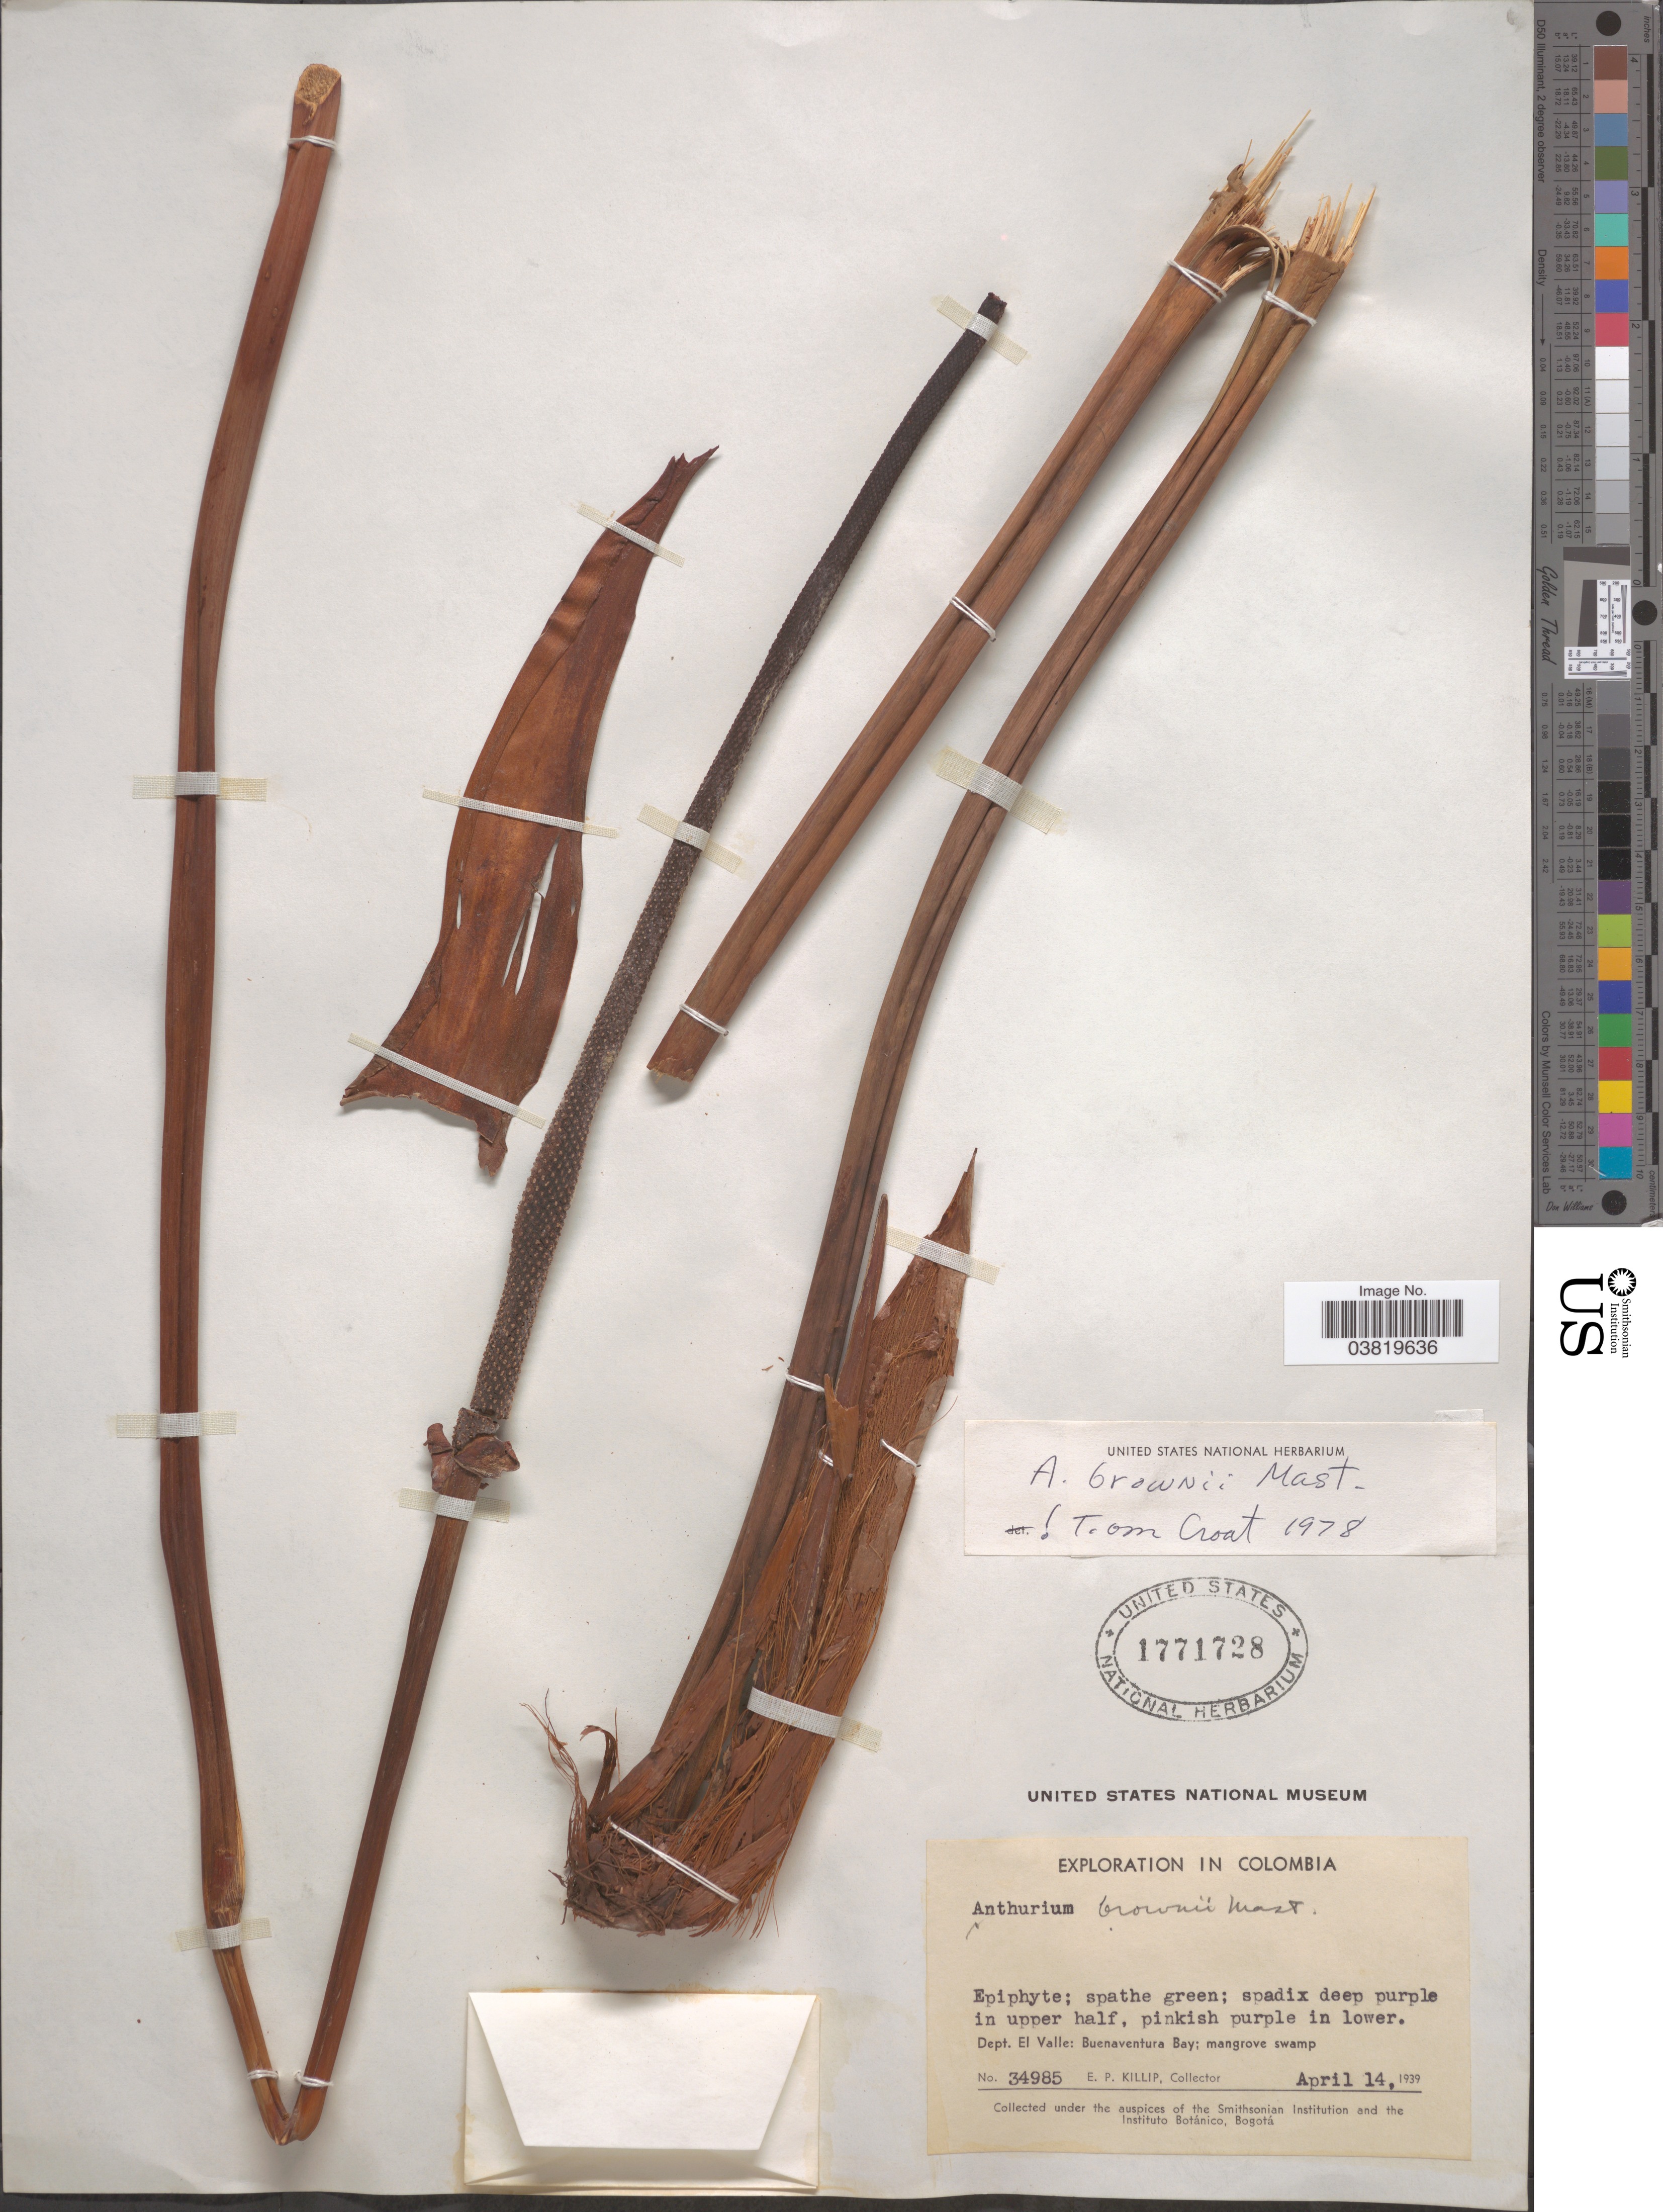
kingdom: Plantae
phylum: Tracheophyta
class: Liliopsida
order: Alismatales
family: Araceae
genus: Anthurium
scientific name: Anthurium brownii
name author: Mast.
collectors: E. P. Killip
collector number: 34985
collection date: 1939-04-14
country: Colombia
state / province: Valle del Cauca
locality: Dept. El Valle: Buenaventura Bay.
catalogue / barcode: US 1771728